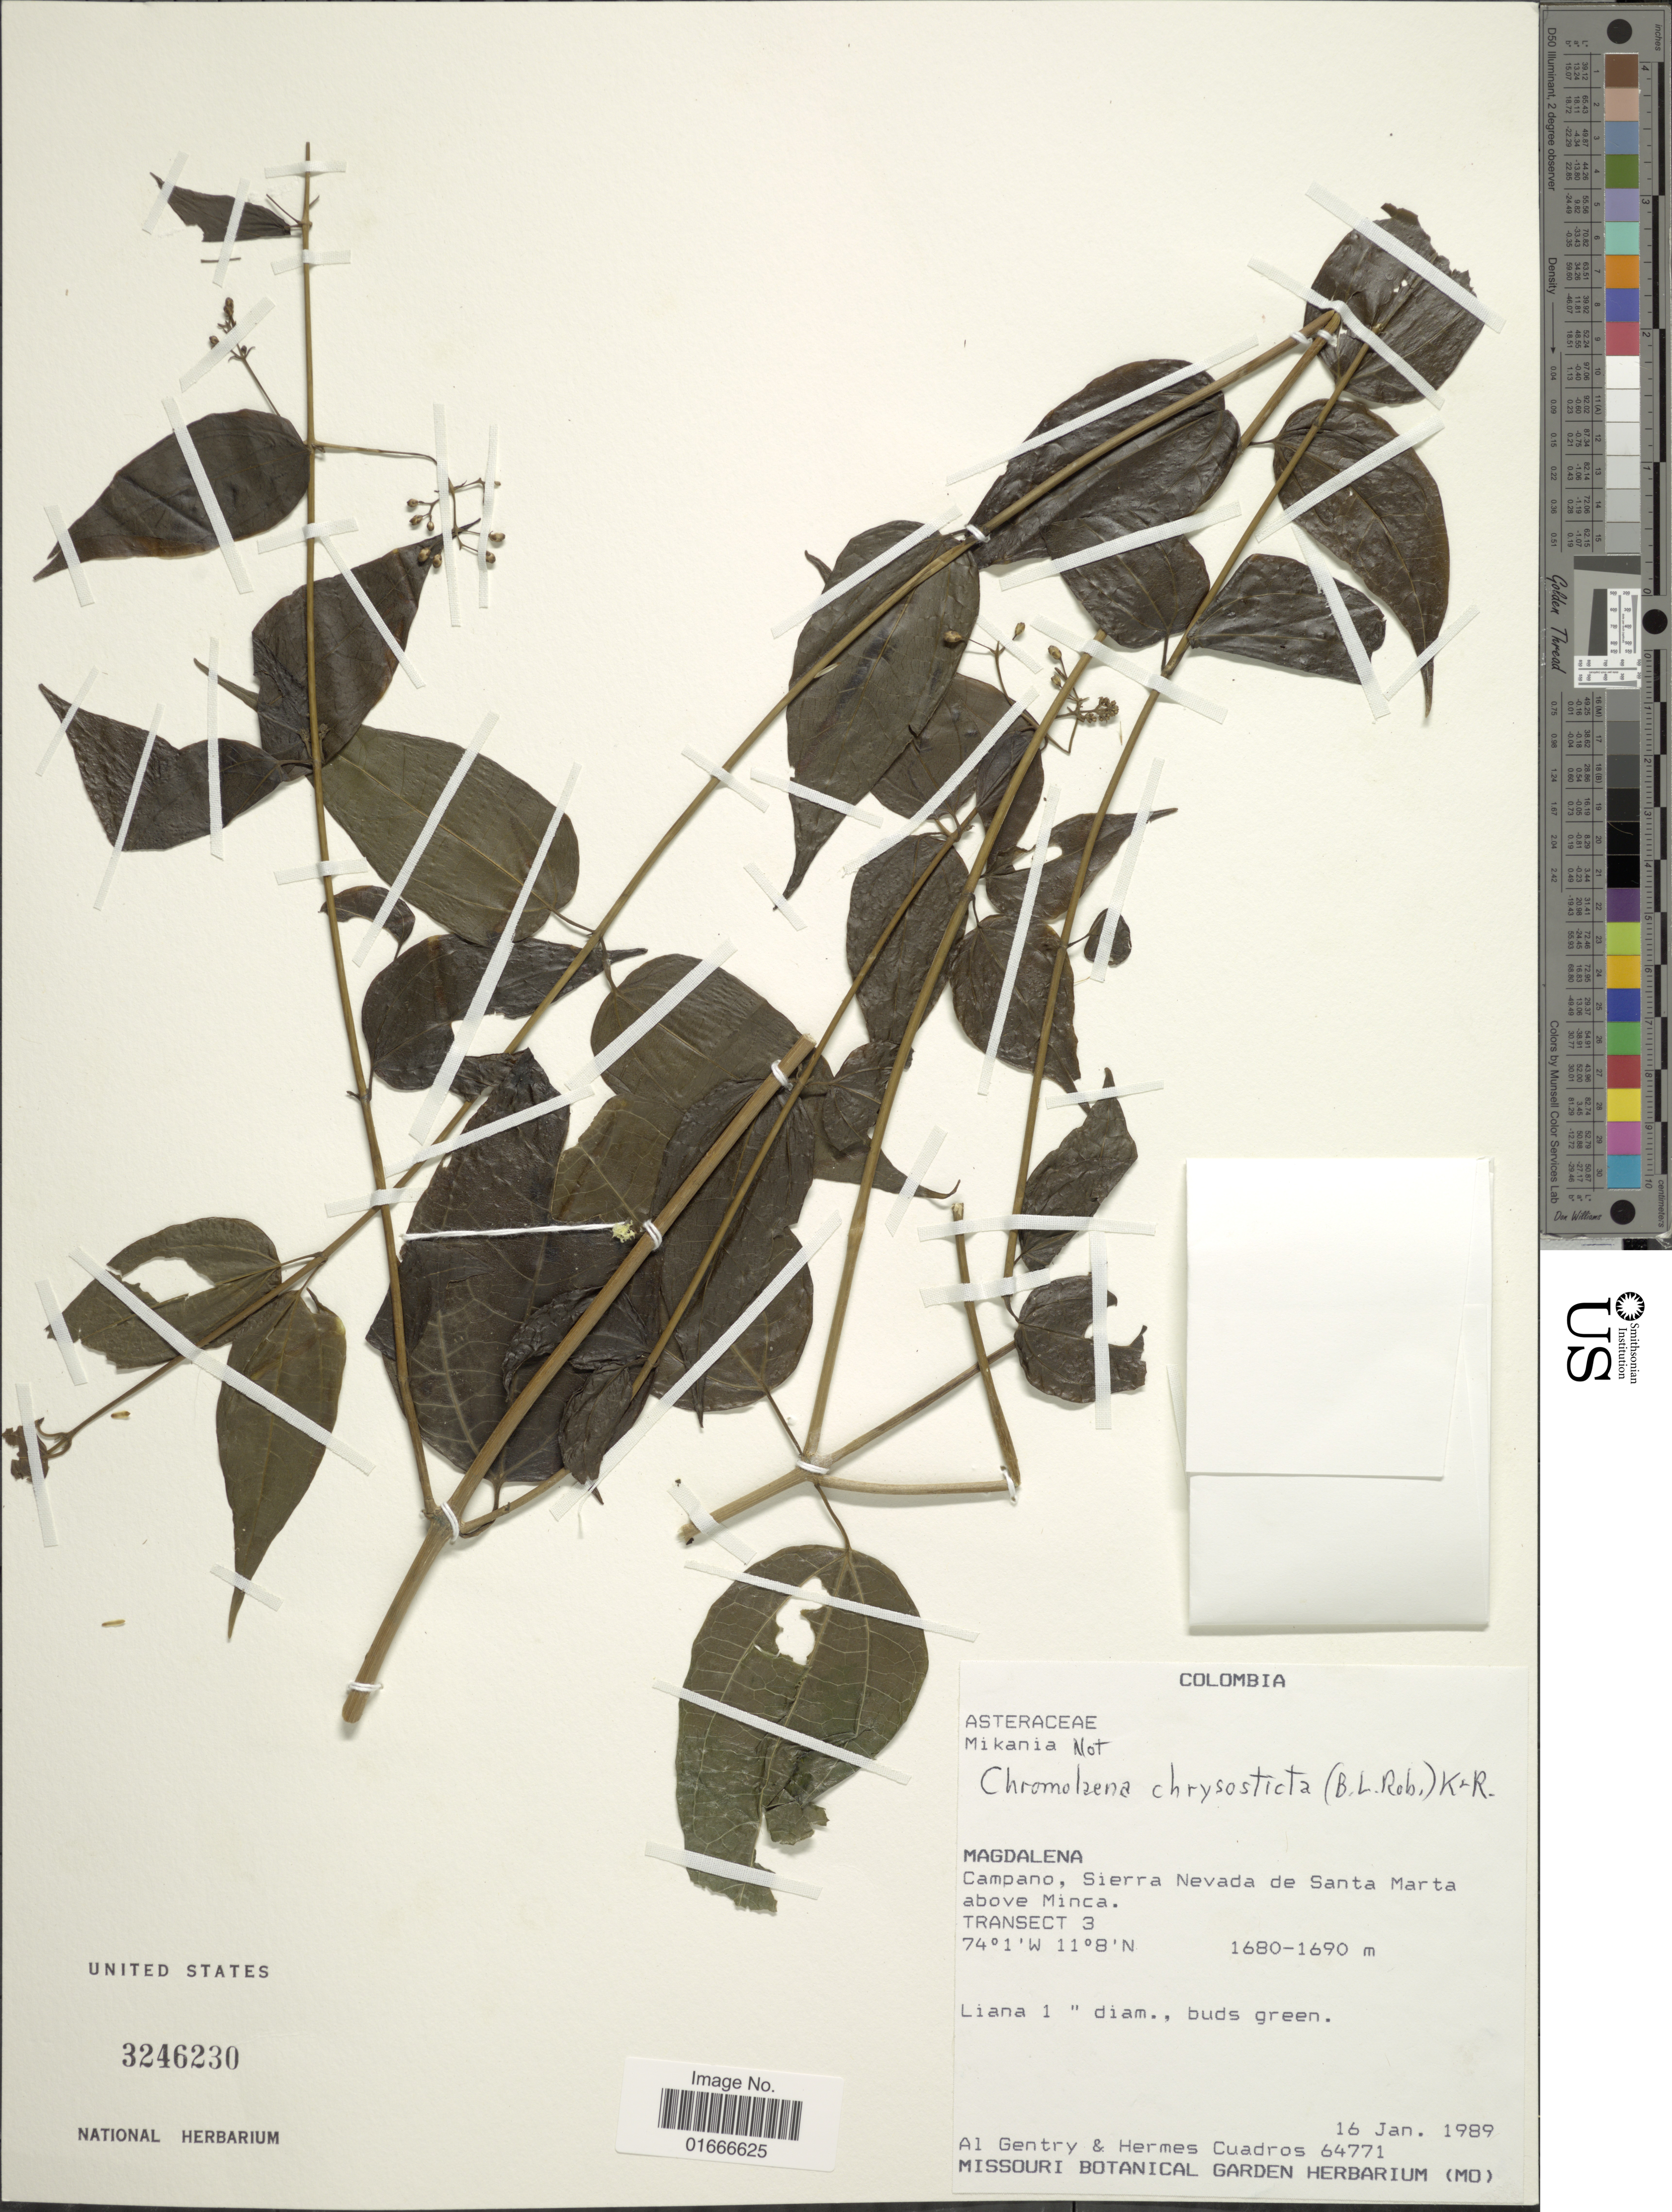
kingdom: Plantae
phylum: Tracheophyta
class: Magnoliopsida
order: Asterales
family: Asteraceae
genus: Chromolaena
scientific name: Chromolaena chrysosticta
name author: (B.L. Rob.) R.M. King & H. Rob.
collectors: A. H. Gentry & H. Cuadros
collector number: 64771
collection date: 1989-01-16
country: Colombia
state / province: Magdalena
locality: Campano, Sierra Nevada de Santa Marta above Minca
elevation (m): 1680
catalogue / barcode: US 3246230